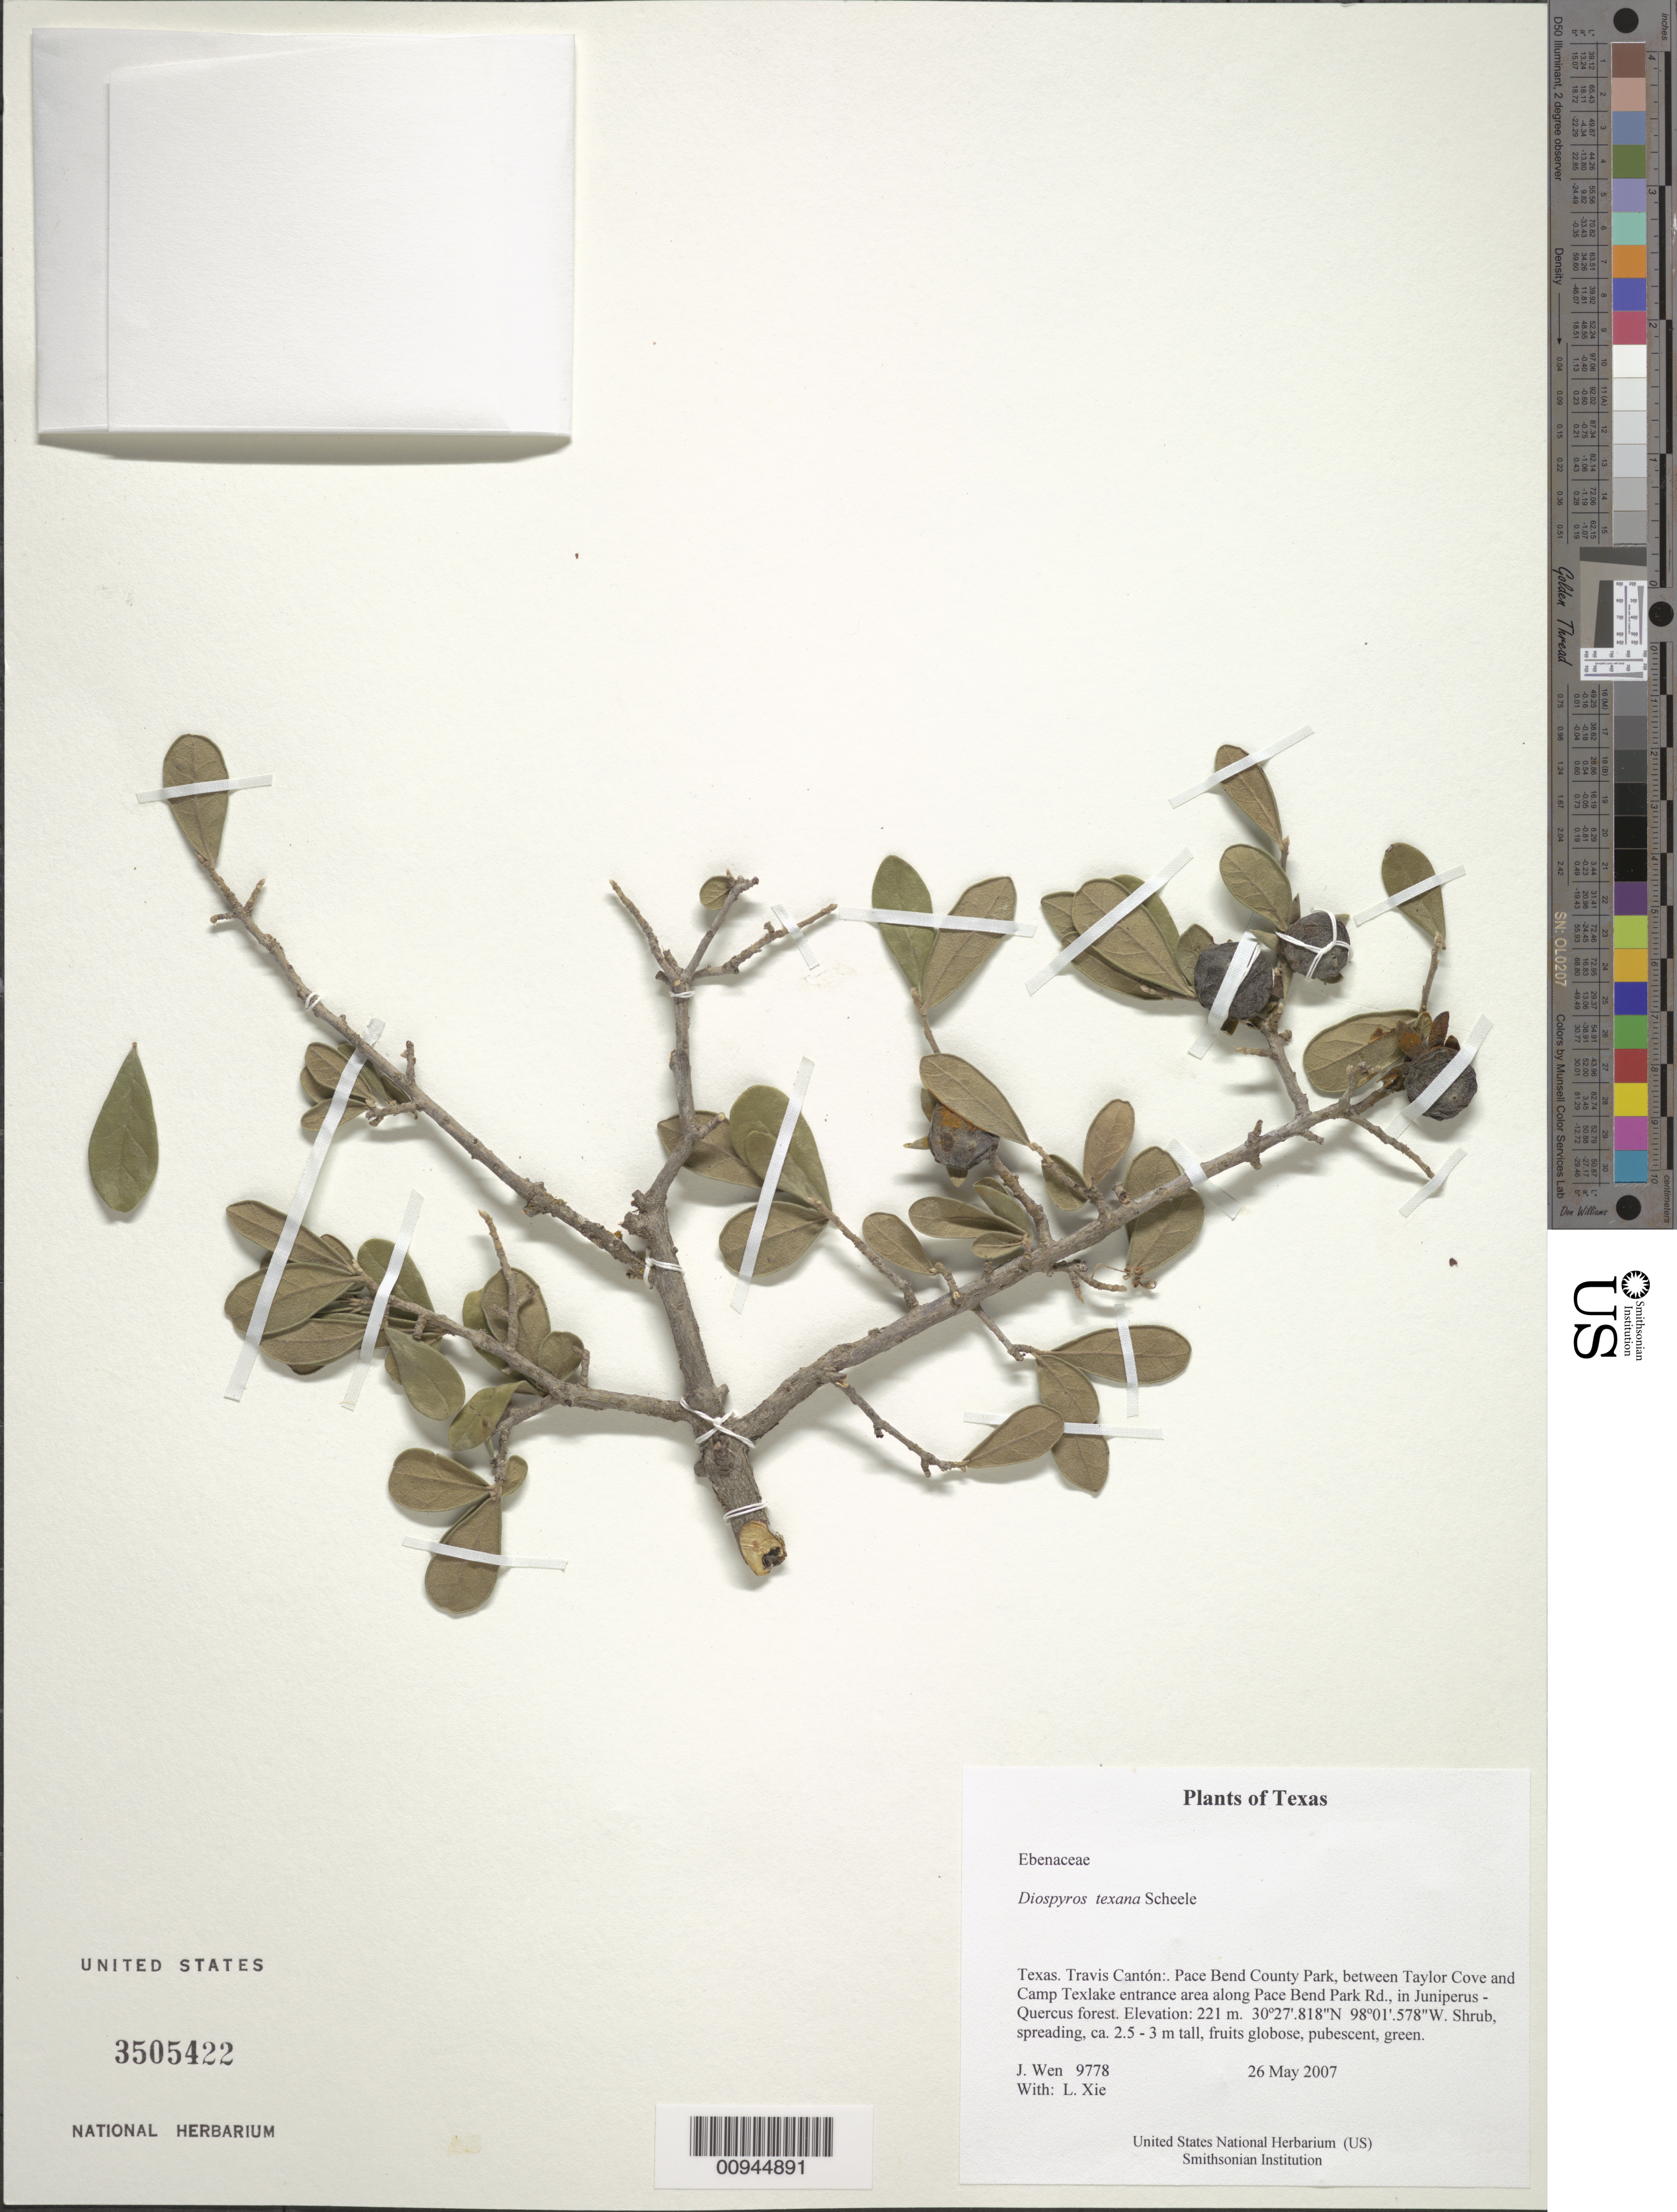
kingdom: Plantae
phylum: Tracheophyta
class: Magnoliopsida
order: Ericales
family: Ebenaceae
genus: Diospyros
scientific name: Diospyros texana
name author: Scheele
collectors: J. Wen & L. Xie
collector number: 9778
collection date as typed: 26 May 2007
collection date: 2007-05-26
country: United States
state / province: Texas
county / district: Travis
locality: Pace Bend County Park, between Taylor Cove and Camp Texlake entrance area along Pace Bend Park Rd., in Juniperus - Quercus forest.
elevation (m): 221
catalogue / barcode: US 3505422